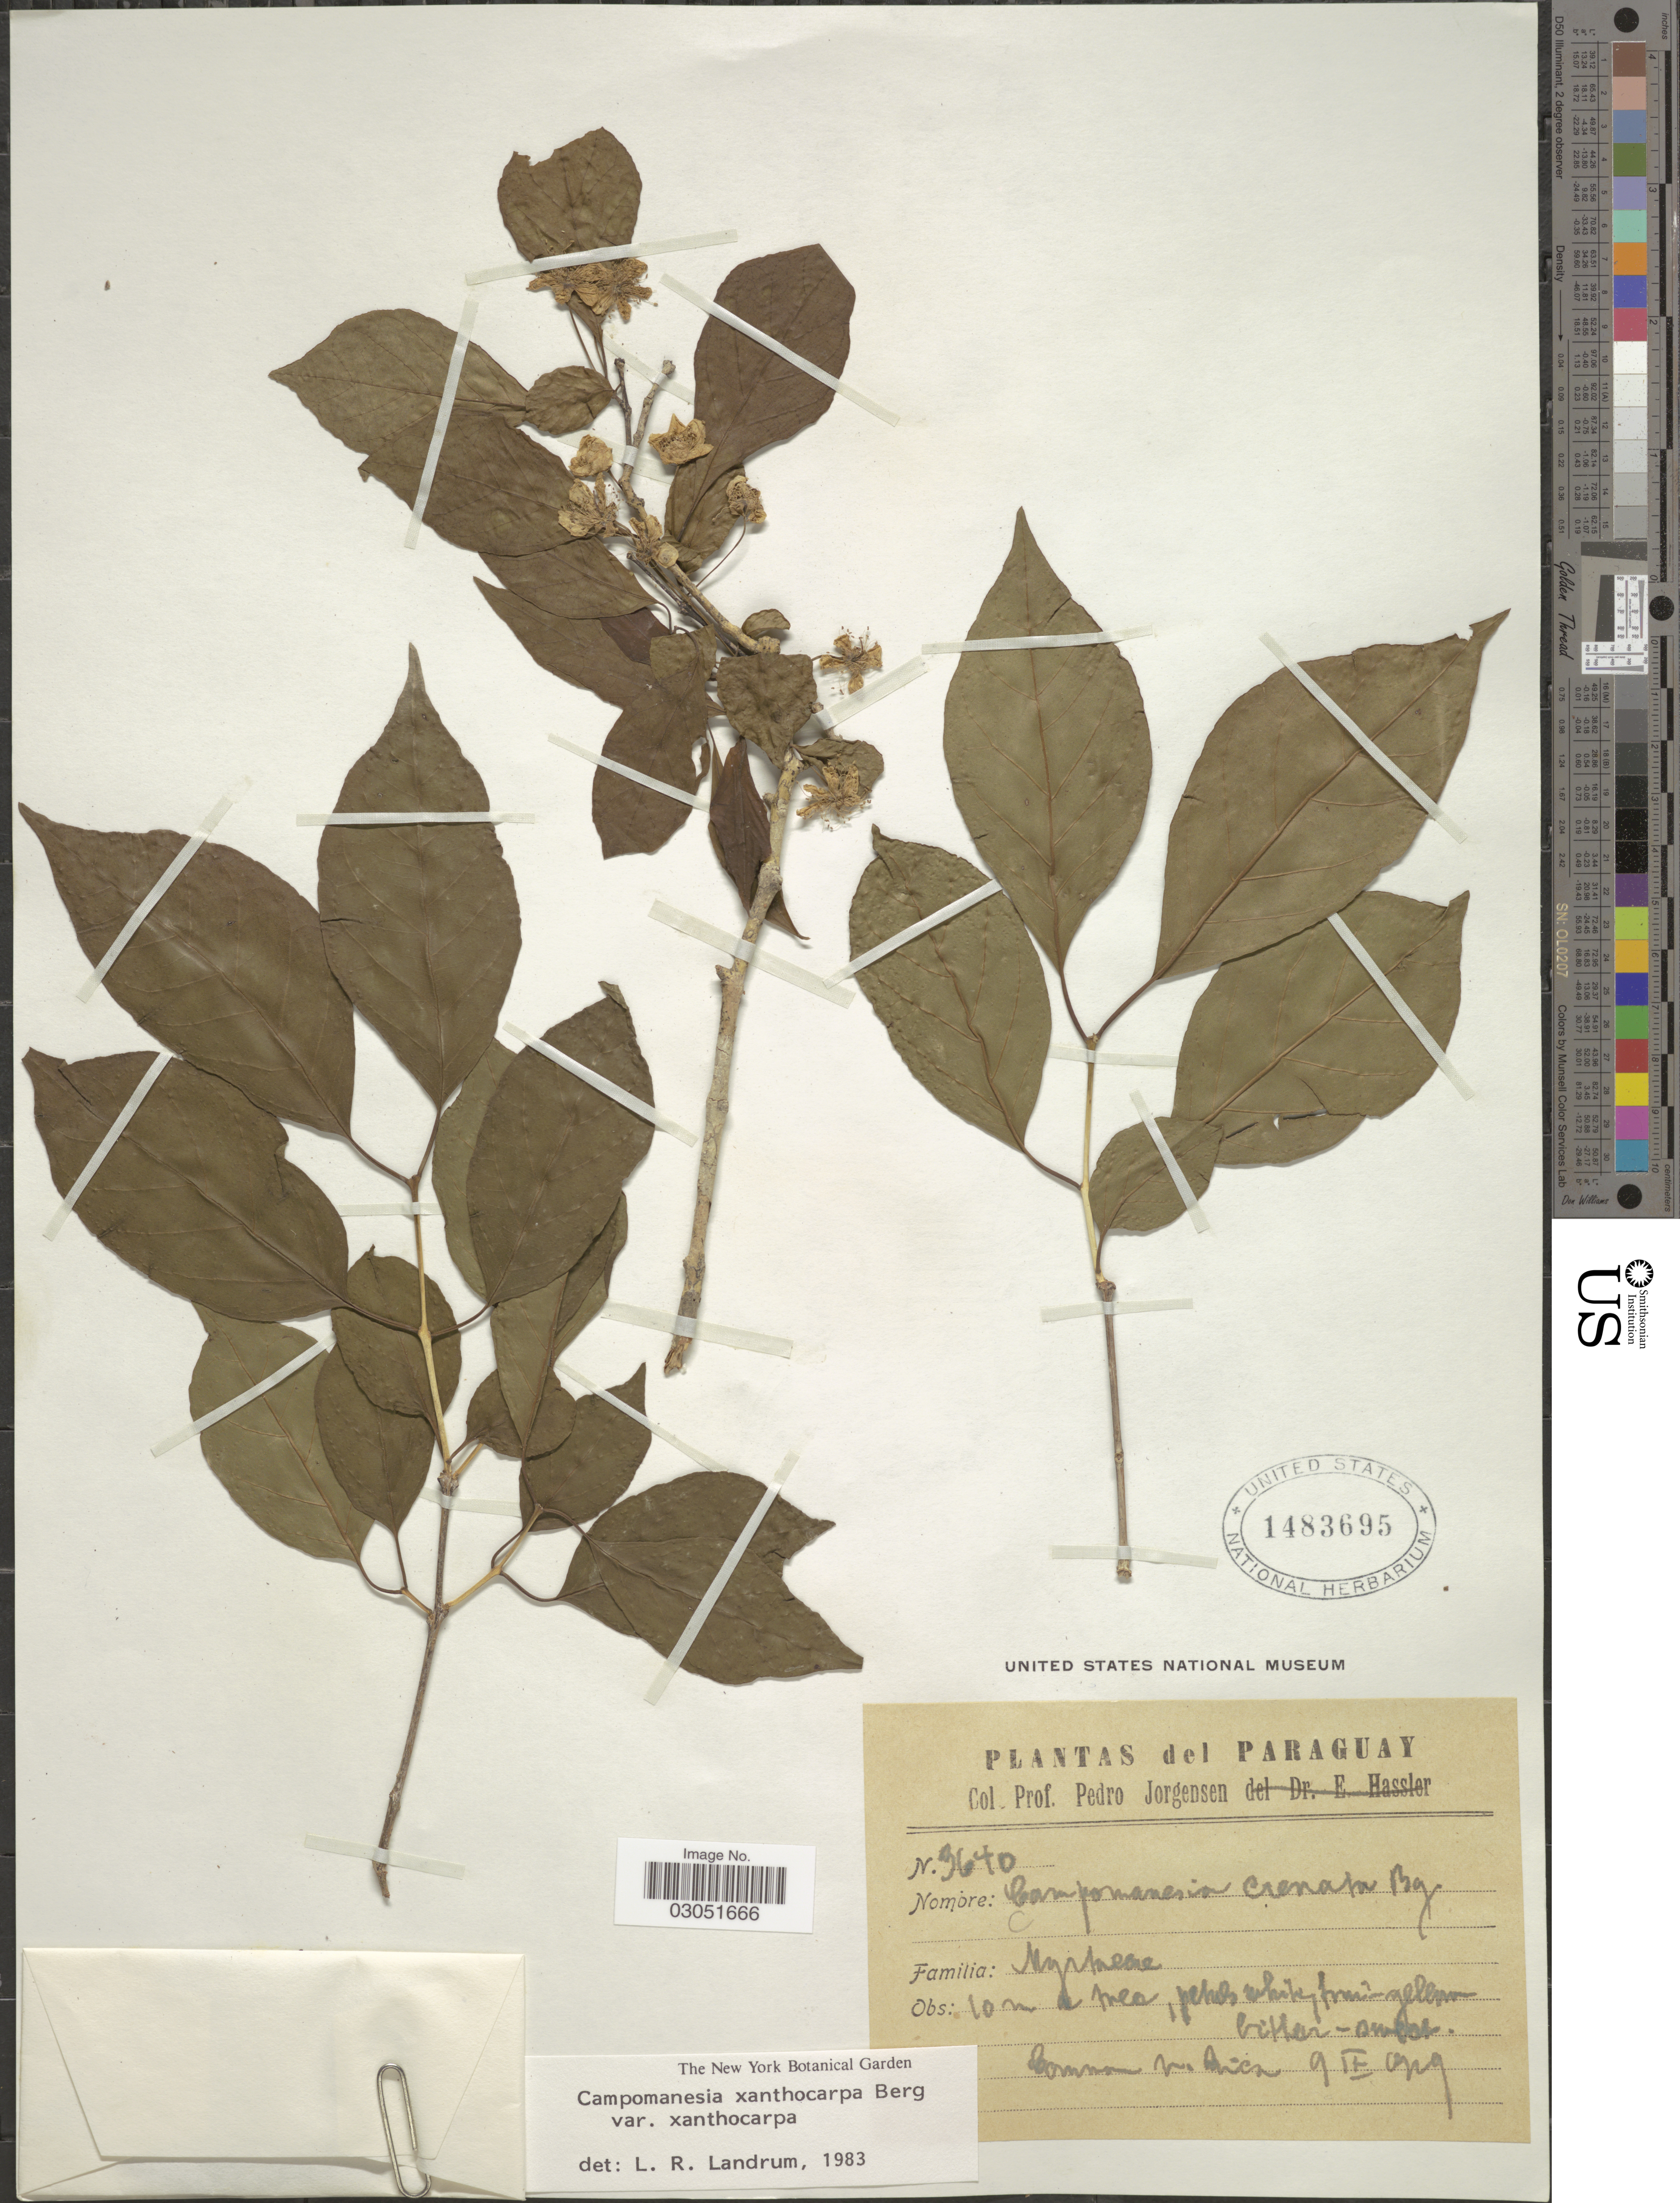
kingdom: Plantae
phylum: Tracheophyta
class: Magnoliopsida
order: Myrtales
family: Myrtaceae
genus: Campomanesia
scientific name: Campomanesia xanthocarpa var. xanthocarpa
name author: (Mart.) O. Berg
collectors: P. Jörgensen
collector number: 3640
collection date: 1929-09-09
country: Paraguay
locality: Common v. Rica.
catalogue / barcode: US 1483695